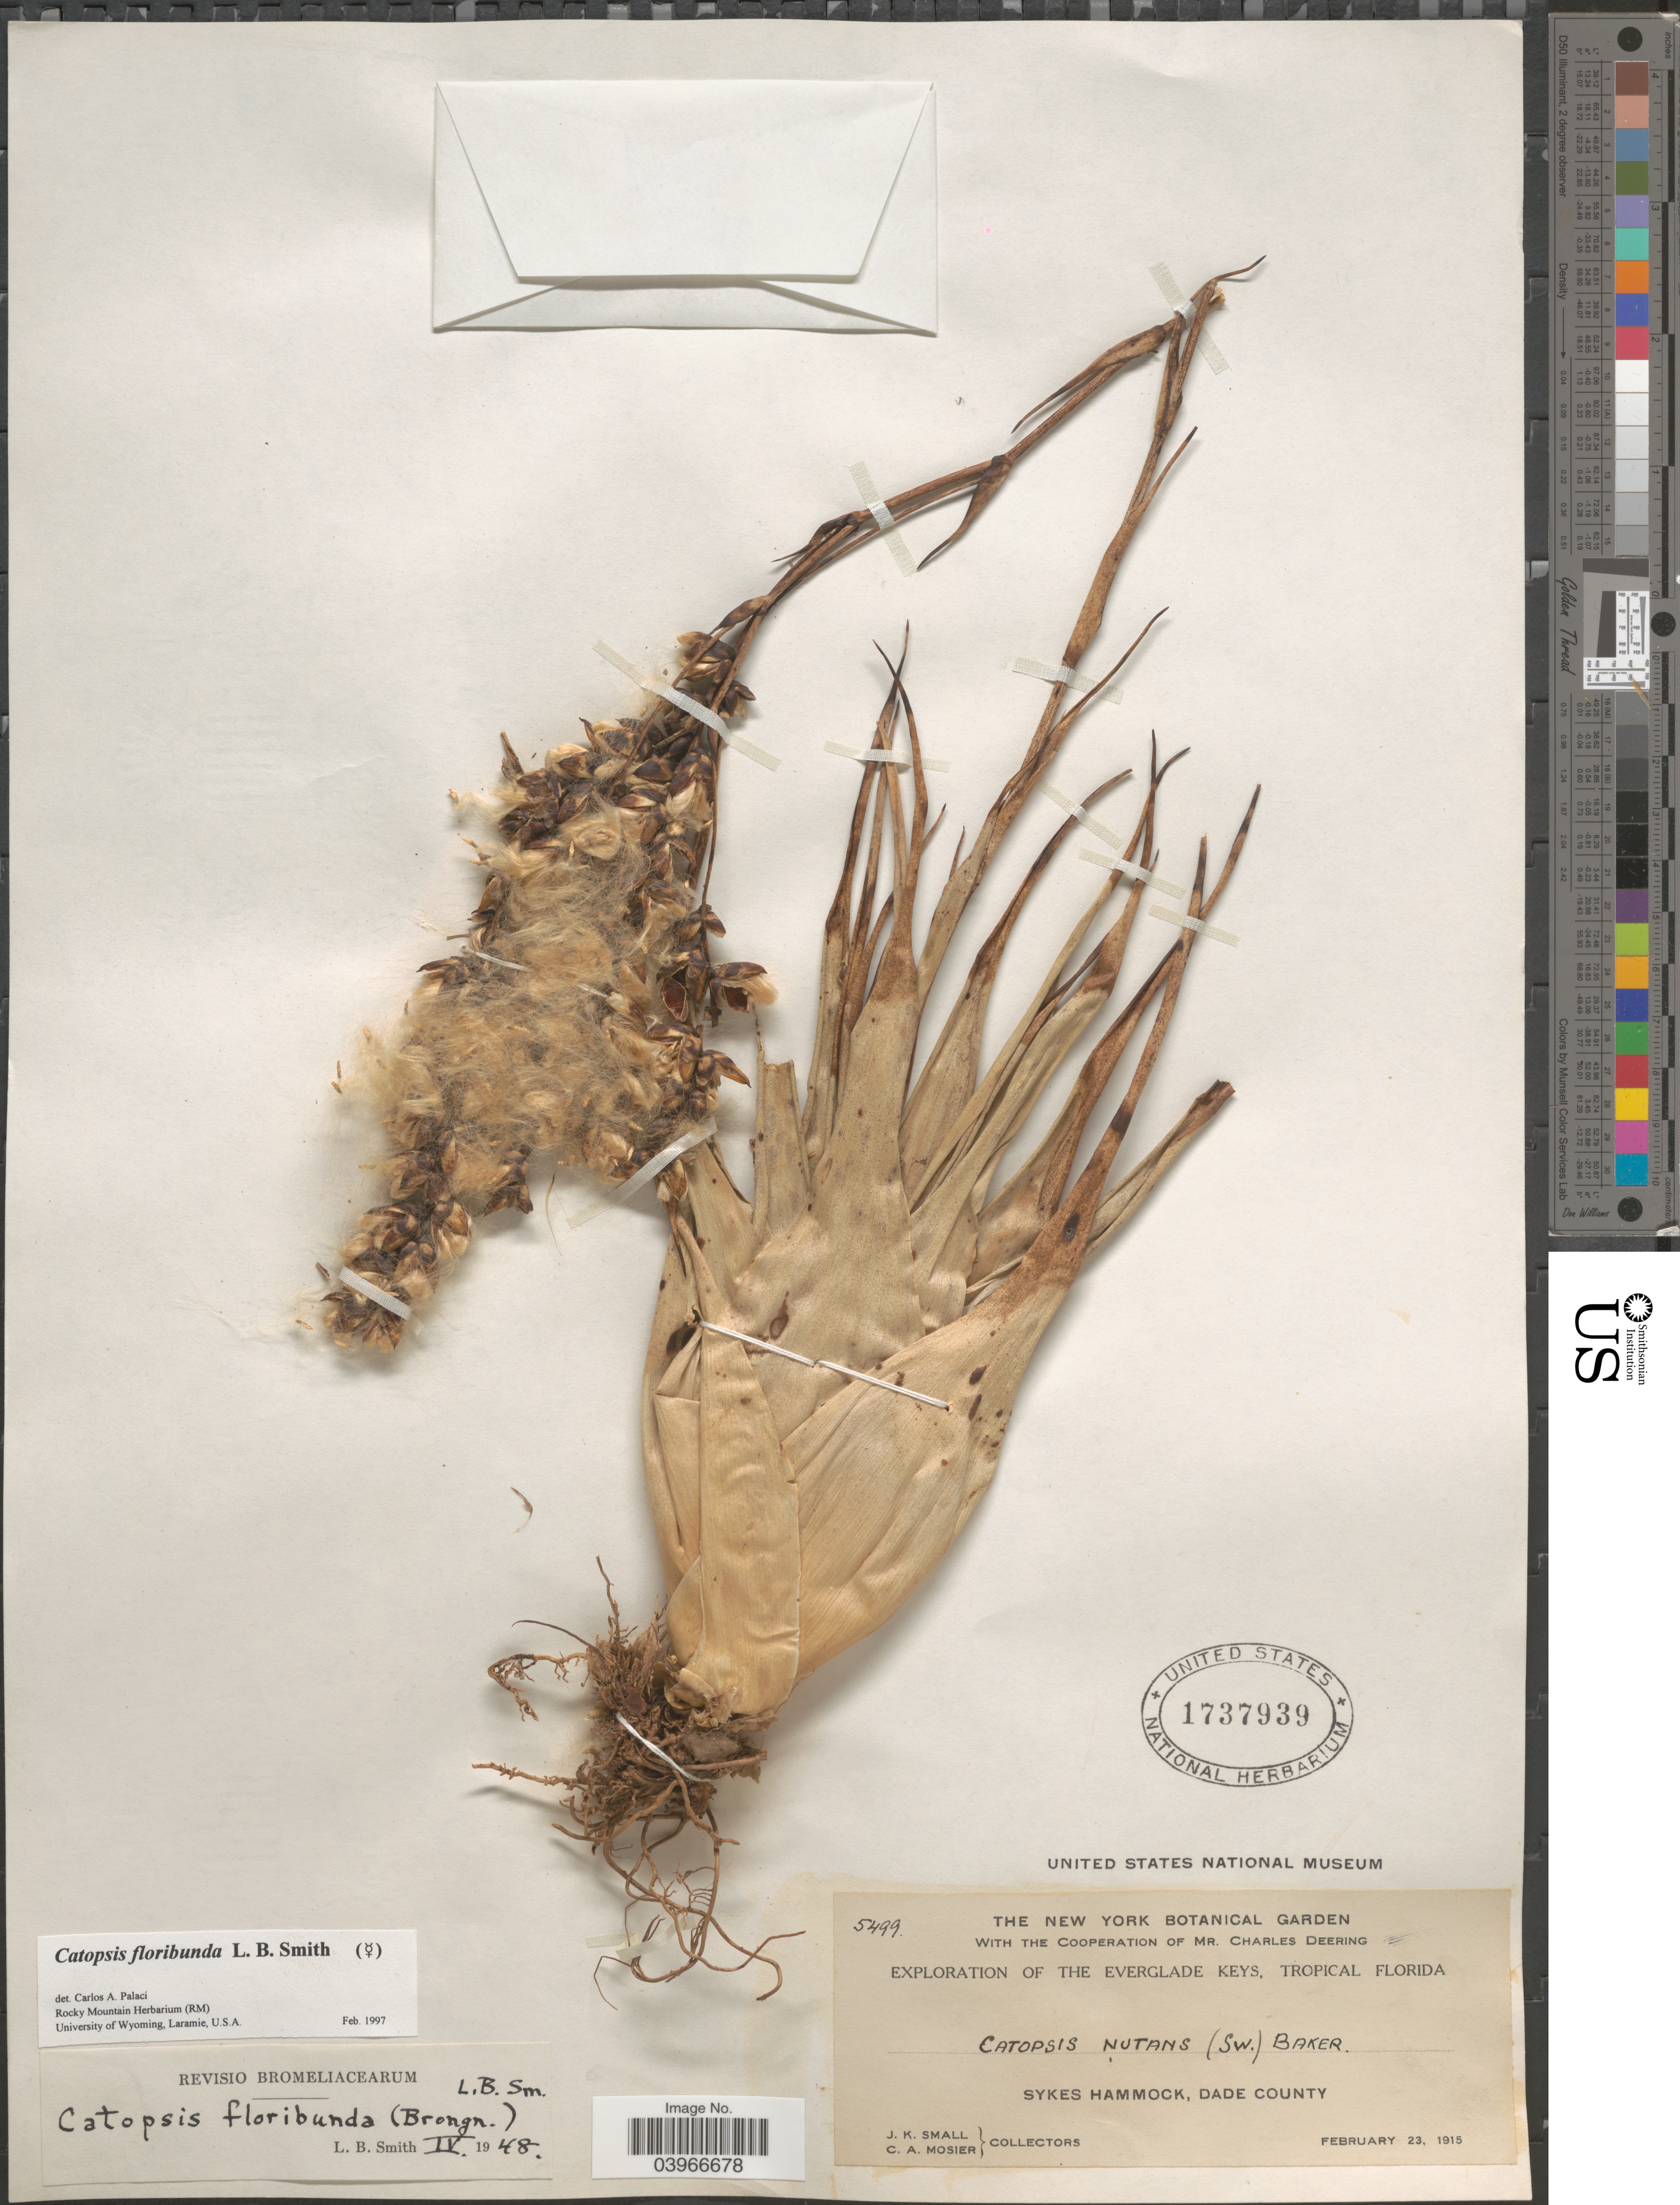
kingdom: Plantae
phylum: Tracheophyta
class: Liliopsida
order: Poales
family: Bromeliaceae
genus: Catopsis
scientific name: Catopsis floribunda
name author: L.B. Sm.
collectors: J. K. Small & C. A. Mosier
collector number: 5499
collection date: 1915-02-23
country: United States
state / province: Florida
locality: The Everglade Keys, Tropical Florida. Sykes Hammock, Dade County.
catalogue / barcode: US 1737939